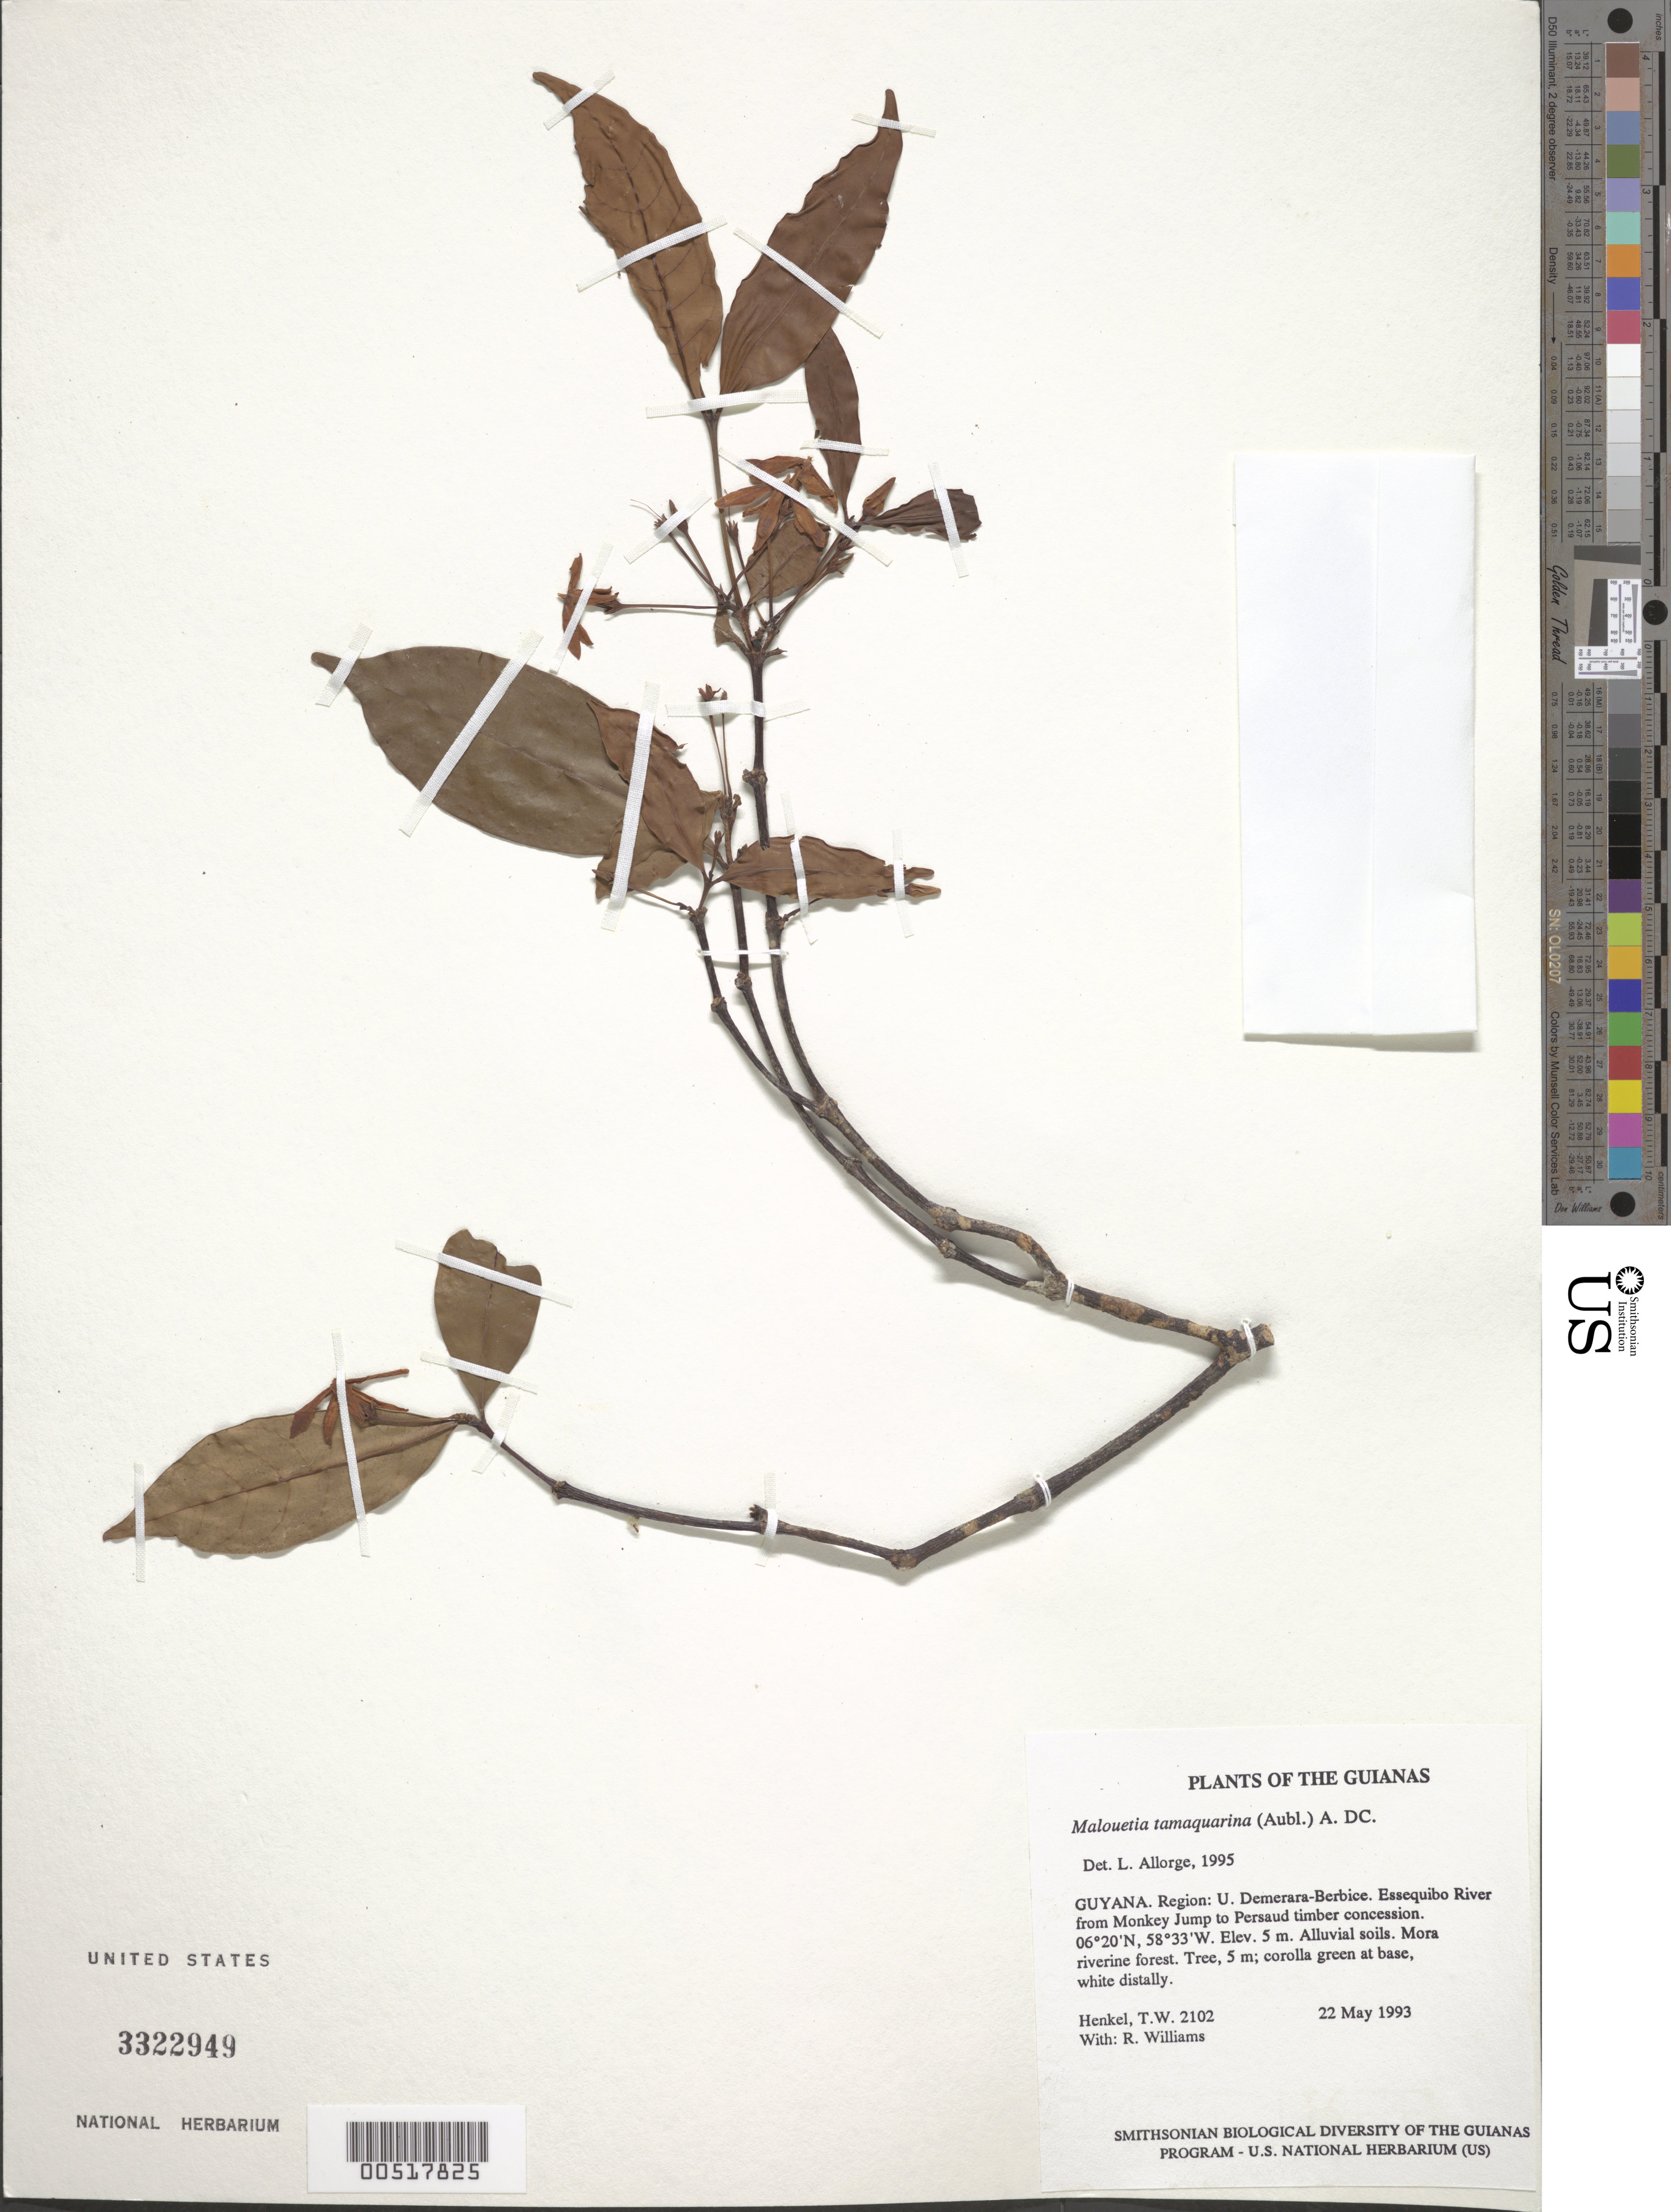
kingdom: Plantae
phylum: Tracheophyta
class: Magnoliopsida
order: Gentianales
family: Apocynaceae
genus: Malouetia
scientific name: Malouetia tamaquarina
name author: (Aubl.) A. DC.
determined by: Allorge, L.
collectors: T. Henkel & R. Williams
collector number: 2102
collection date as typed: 22 May 1993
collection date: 1993-05-22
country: Guyana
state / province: U. Demerara-Berbice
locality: Essequibo River from Monkey Jump to Persaud timber concession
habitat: Alluvial soils. Mora riverine forest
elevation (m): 5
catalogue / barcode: US 3322949